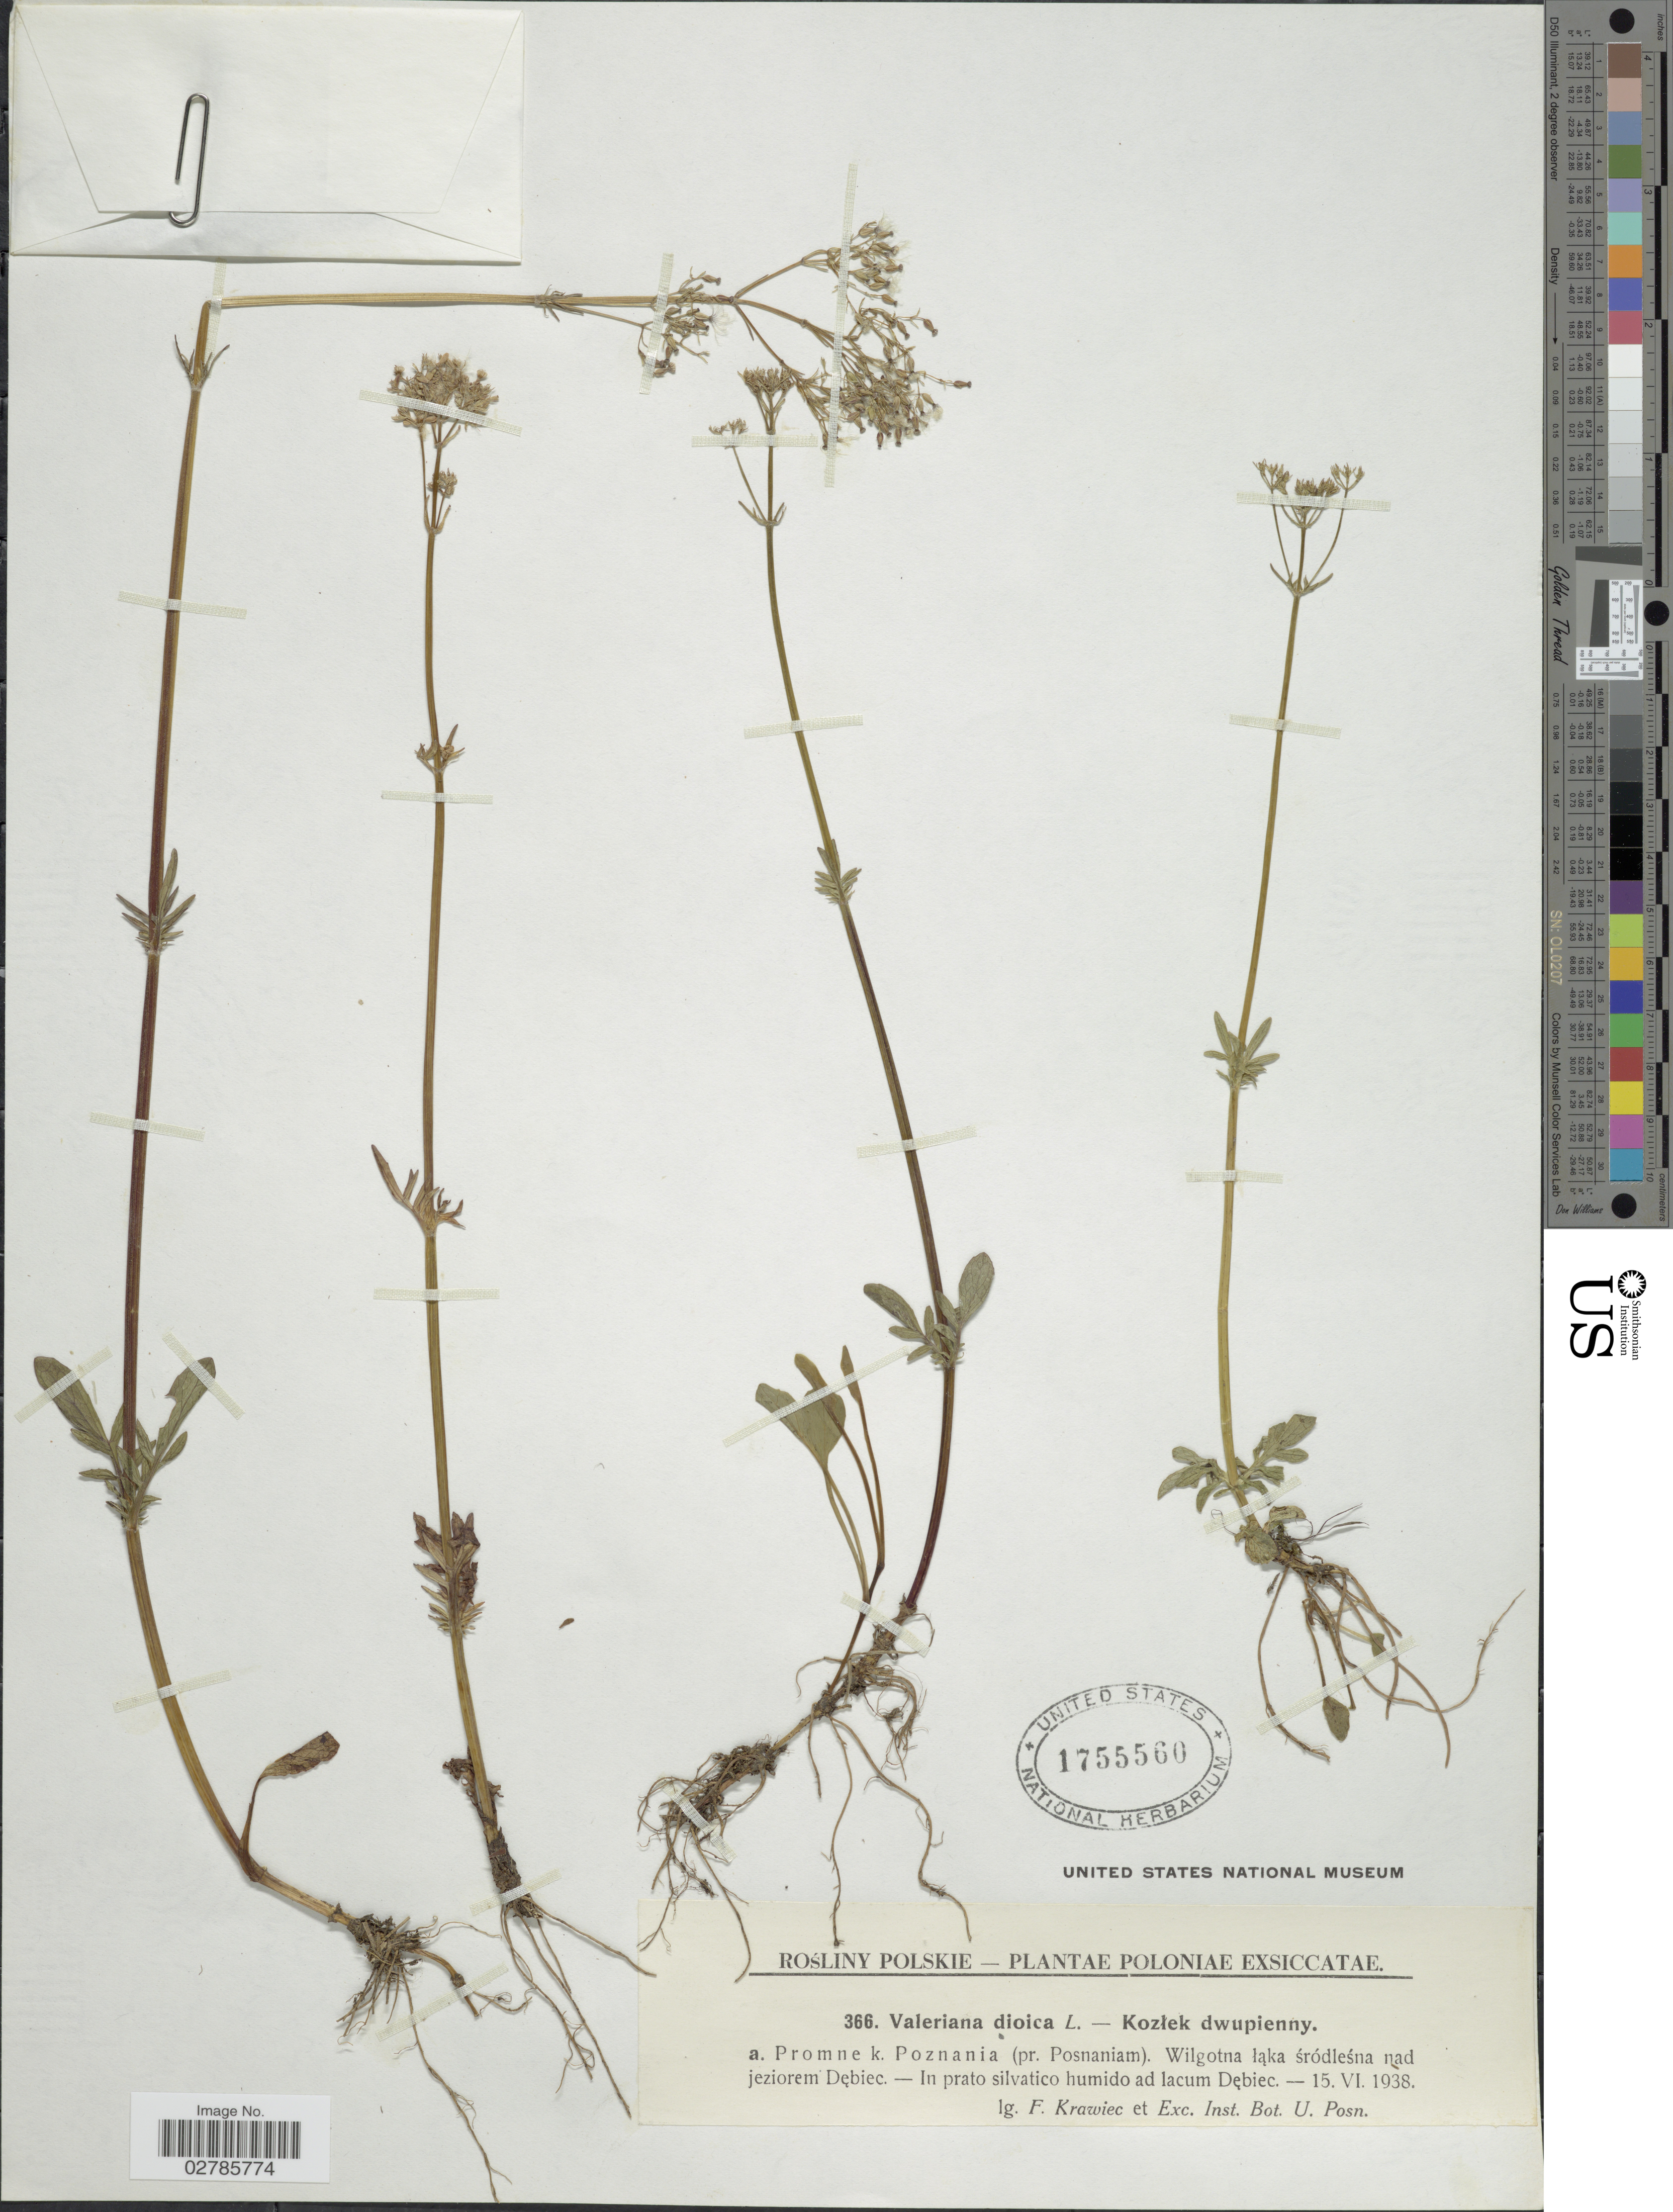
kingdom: Plantae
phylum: Tracheophyta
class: Magnoliopsida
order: Dipsacales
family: Caprifoliaceae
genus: Valeriana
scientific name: Valeriana dioica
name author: L.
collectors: F. Krawiec & Exc. Inst. Bot. U. Posn.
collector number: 366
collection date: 1938-06-15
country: Poland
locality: Poloniae. Promme k. Poznania (pr. Posnaniam). Wilgotna laka sródlesna nad jeziorem Debiec. - In prato silvatico humido ad lacum Debiec.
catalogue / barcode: US 1755560